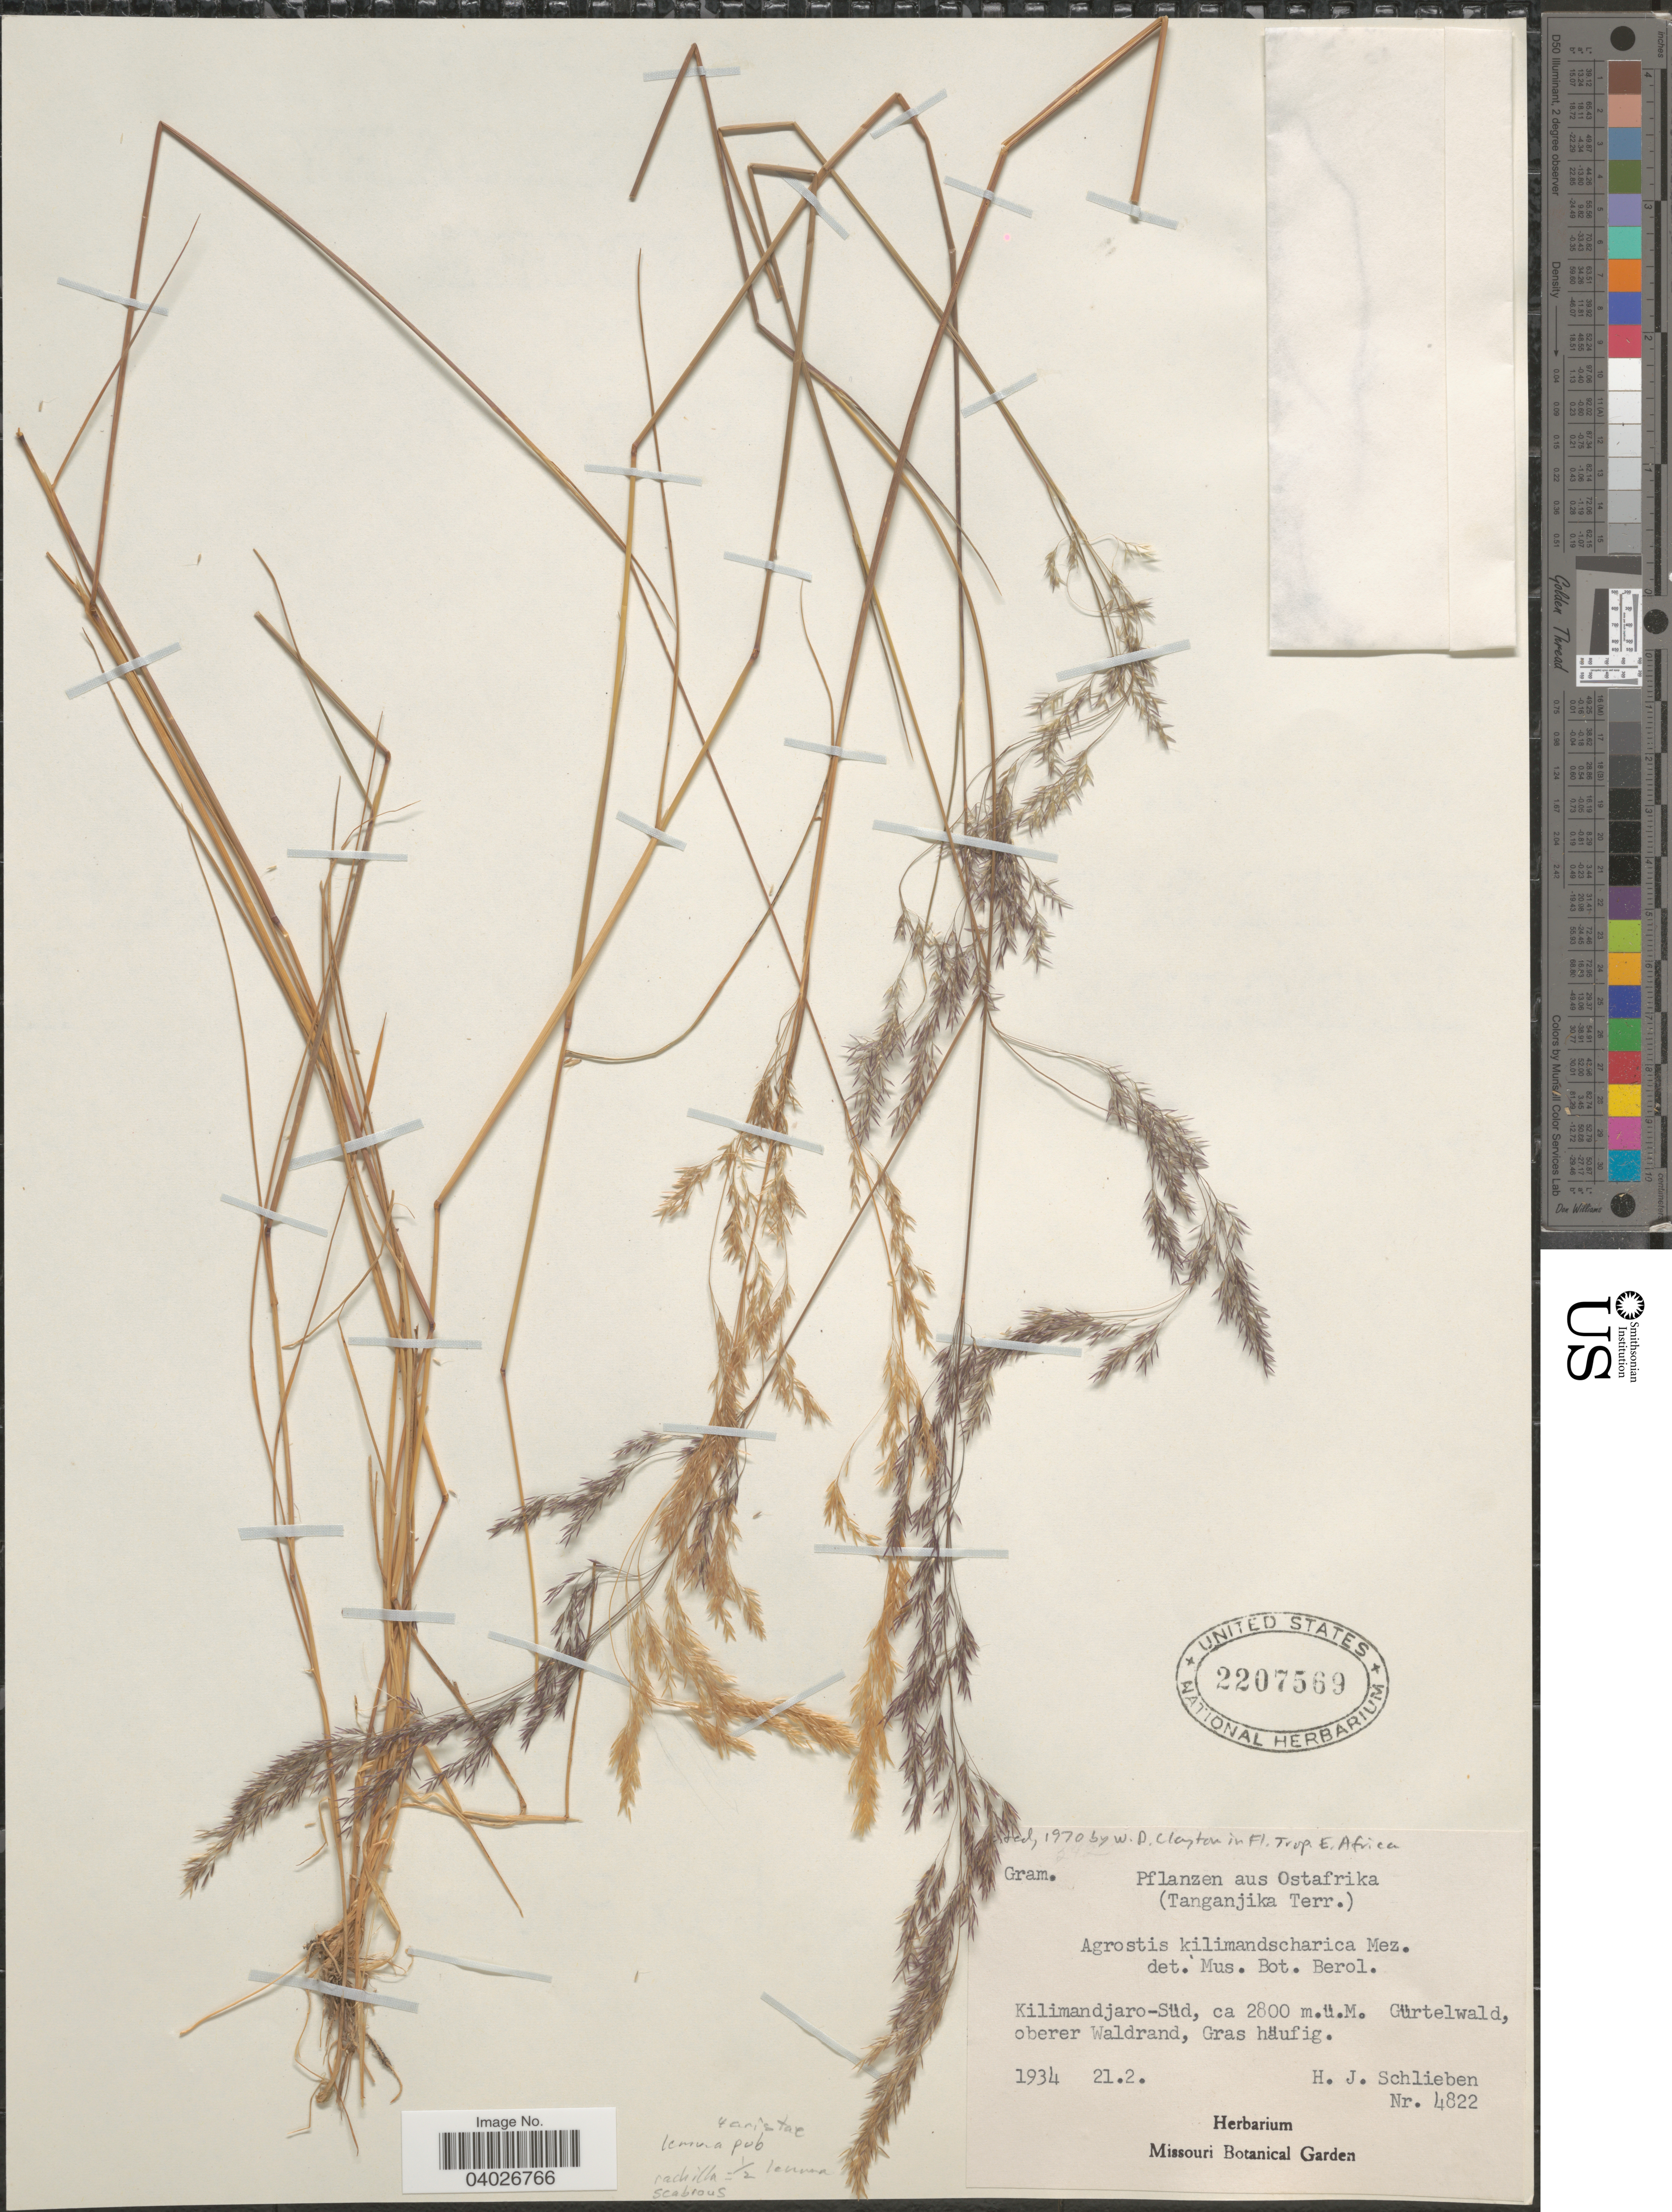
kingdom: Plantae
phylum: Tracheophyta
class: Liliopsida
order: Poales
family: Poaceae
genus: Agrostis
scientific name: Agrostis kilimandscharica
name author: Mez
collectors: H. J. Schlieben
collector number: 4822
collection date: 1934-02-21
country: Tanzania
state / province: Kilimanjaro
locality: Ostafrika (Tanganjika Terr.). Kilimandjaro-Süd, Gürtewald, oberer Waldrand, Gras häufig.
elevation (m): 2800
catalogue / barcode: US 2207569